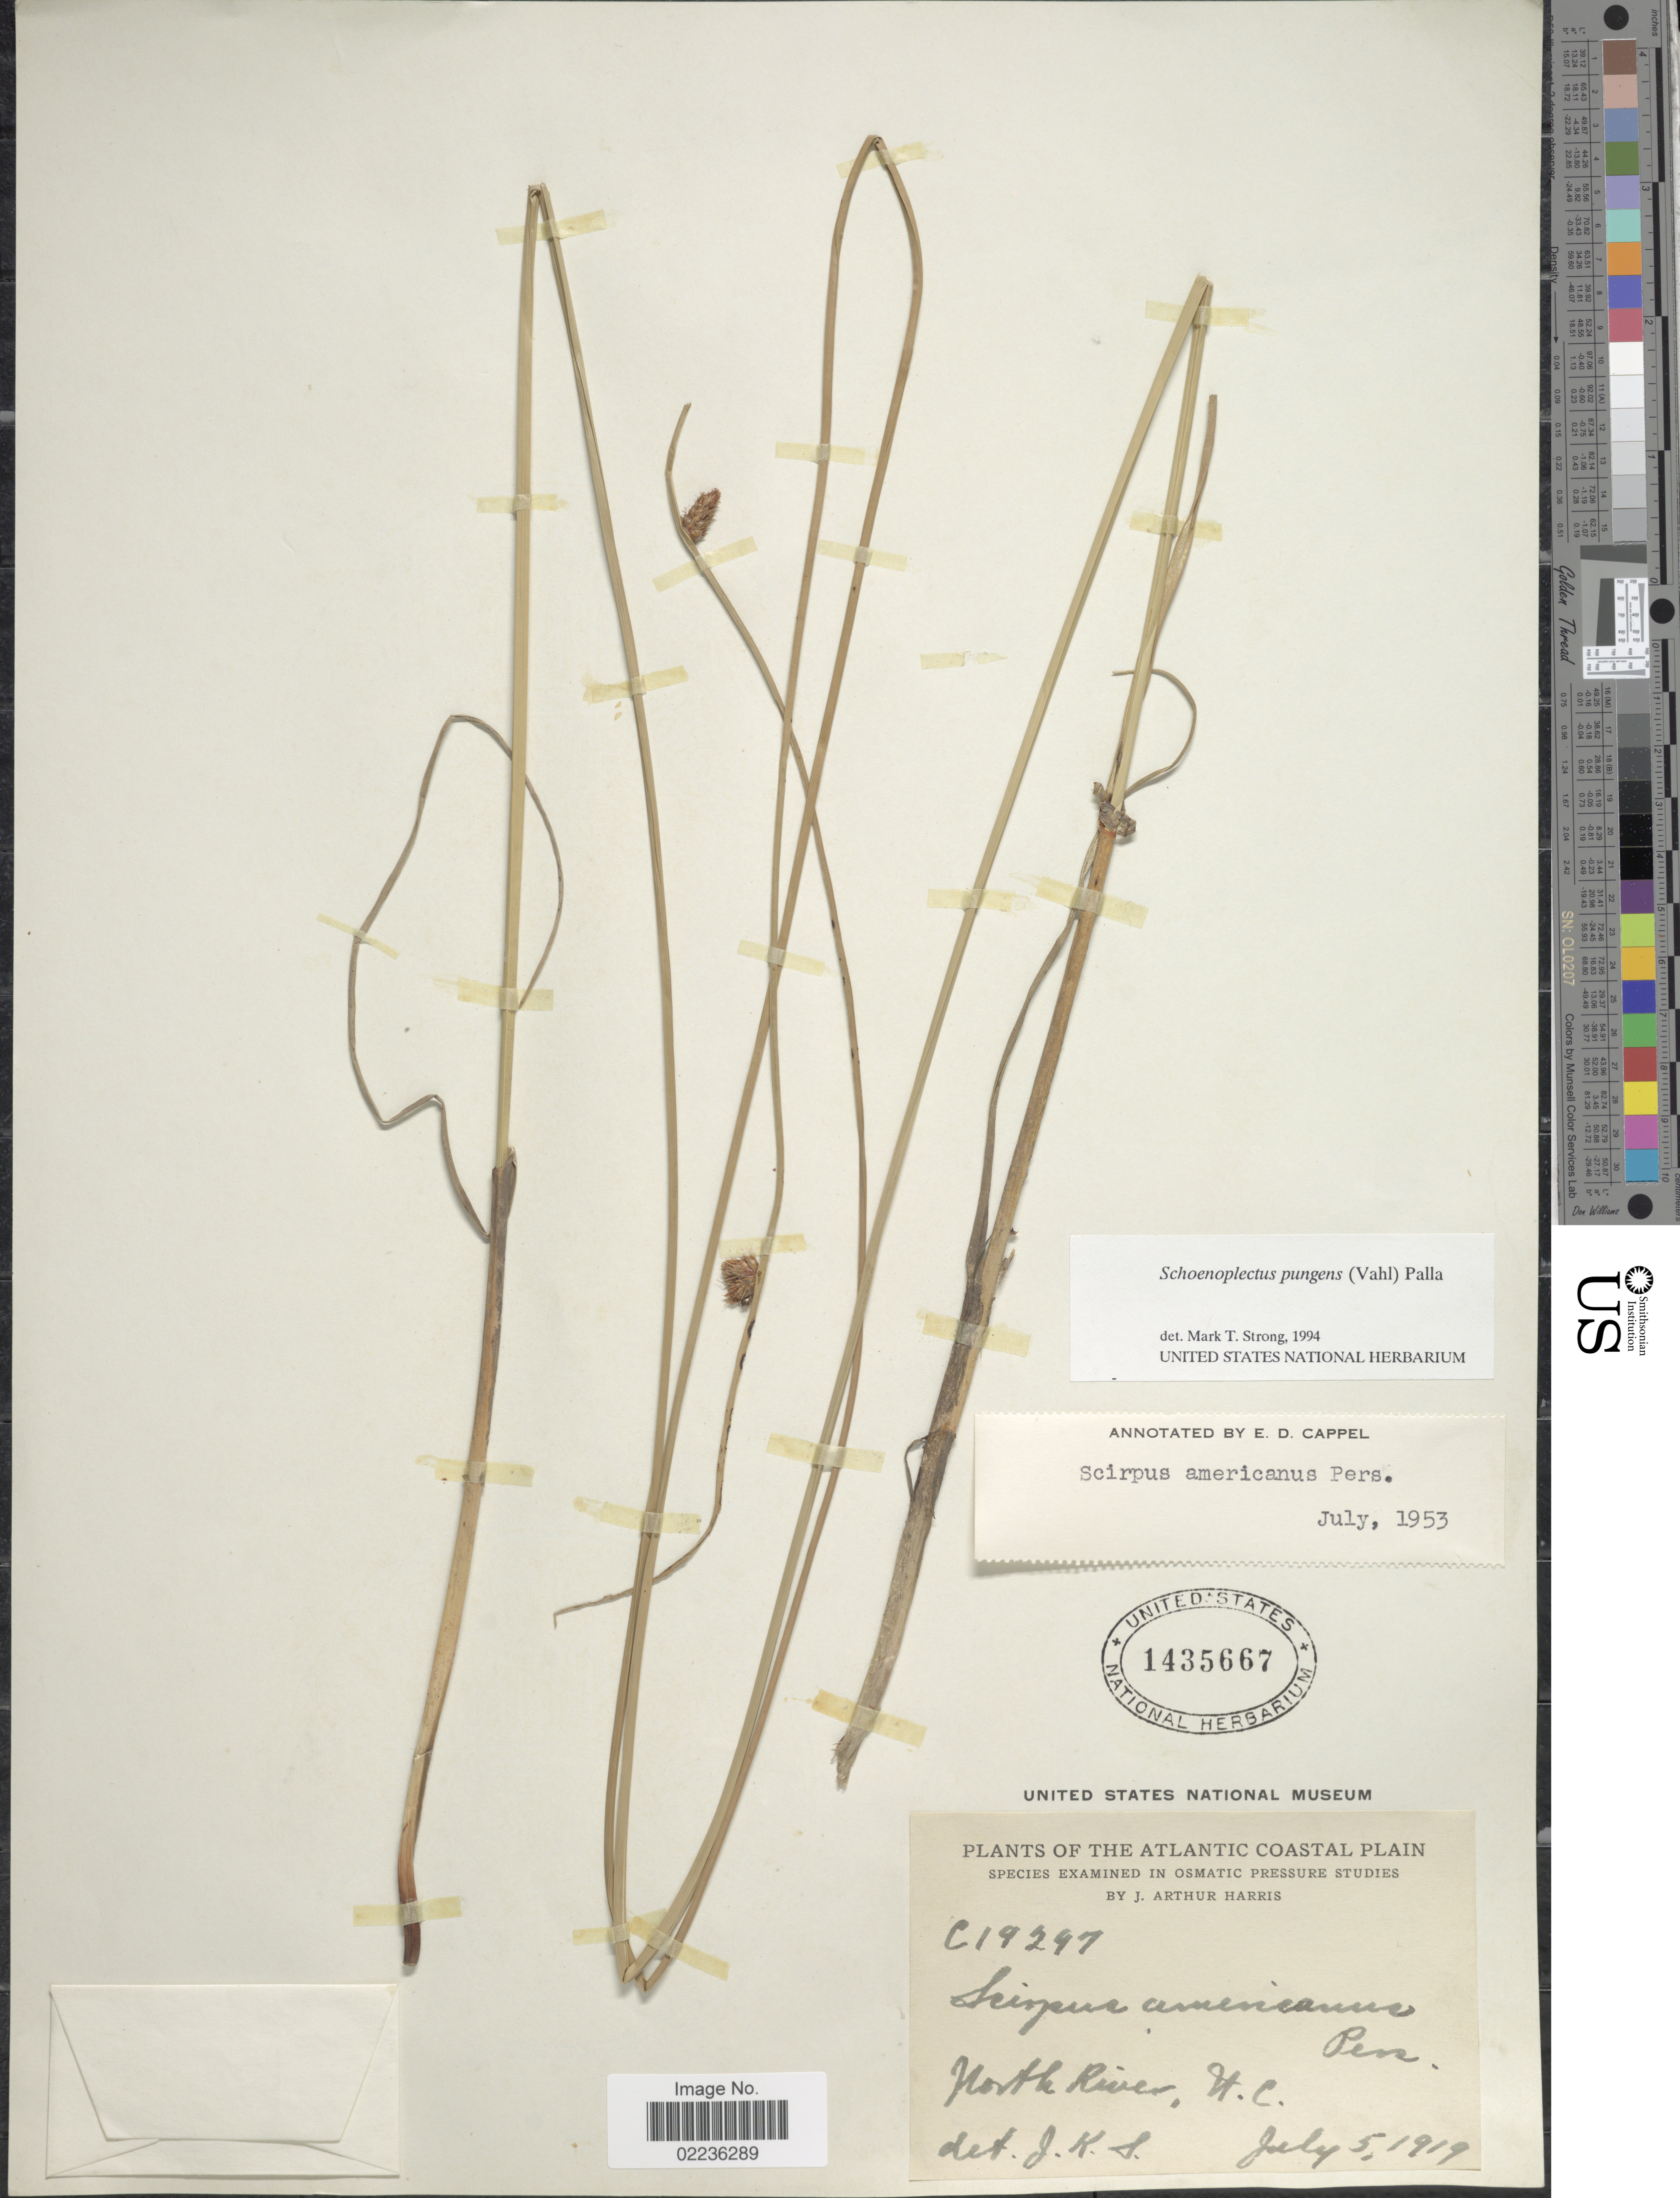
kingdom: Plantae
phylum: Tracheophyta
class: Liliopsida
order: Poales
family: Cyperaceae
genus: Schoenoplectus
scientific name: Schoenoplectus pungens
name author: (Vahl) Palla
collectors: J. A. Harris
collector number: C19297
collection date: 1919-07-05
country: United States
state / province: North Carolina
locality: Atlantic Coastal Plain. North River, N.C.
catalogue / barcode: US 1435667